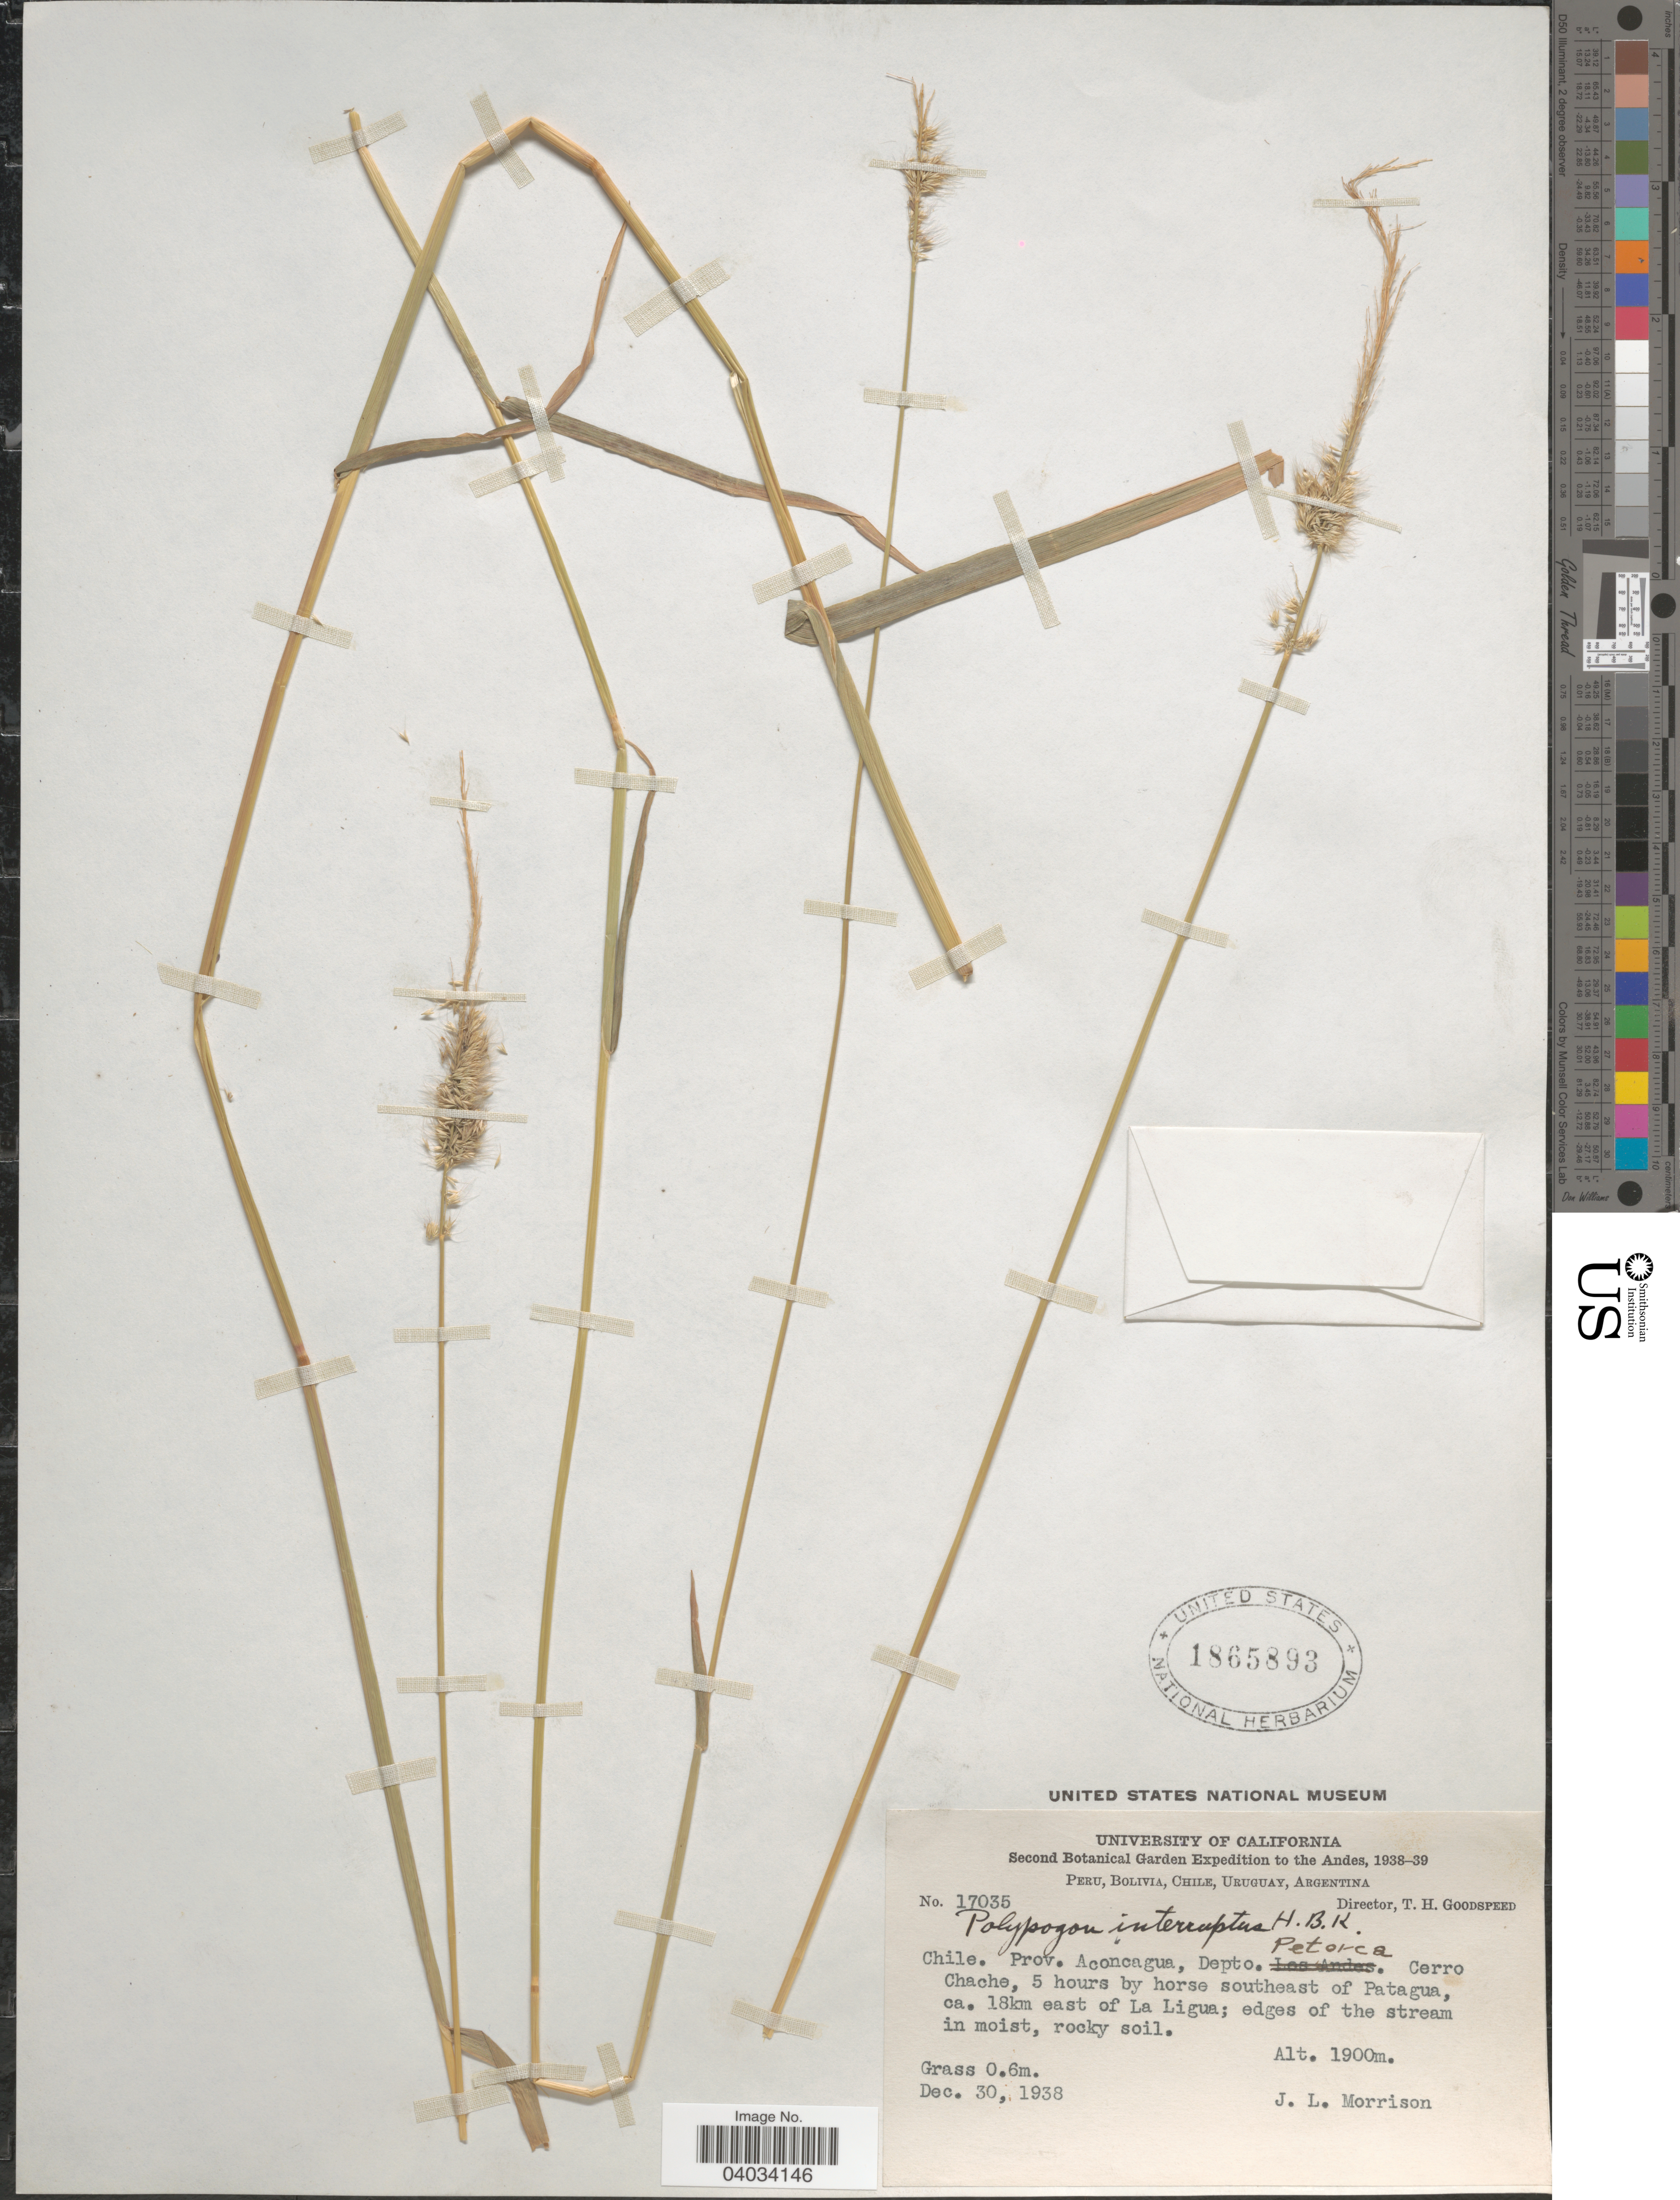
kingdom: Plantae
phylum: Tracheophyta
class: Liliopsida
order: Poales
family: Poaceae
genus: Polypogon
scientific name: Polypogon interruptus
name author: Kunth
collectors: J. Morrison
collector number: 17035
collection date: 1938-12-30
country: Chile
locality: The Andes. Prov. Aconcagua, Depto. Petorca. Cerro Chache, 5 hours by horse southeast of Patagua, ca. 18km east of La Ligua.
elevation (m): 1900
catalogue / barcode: US 1865893